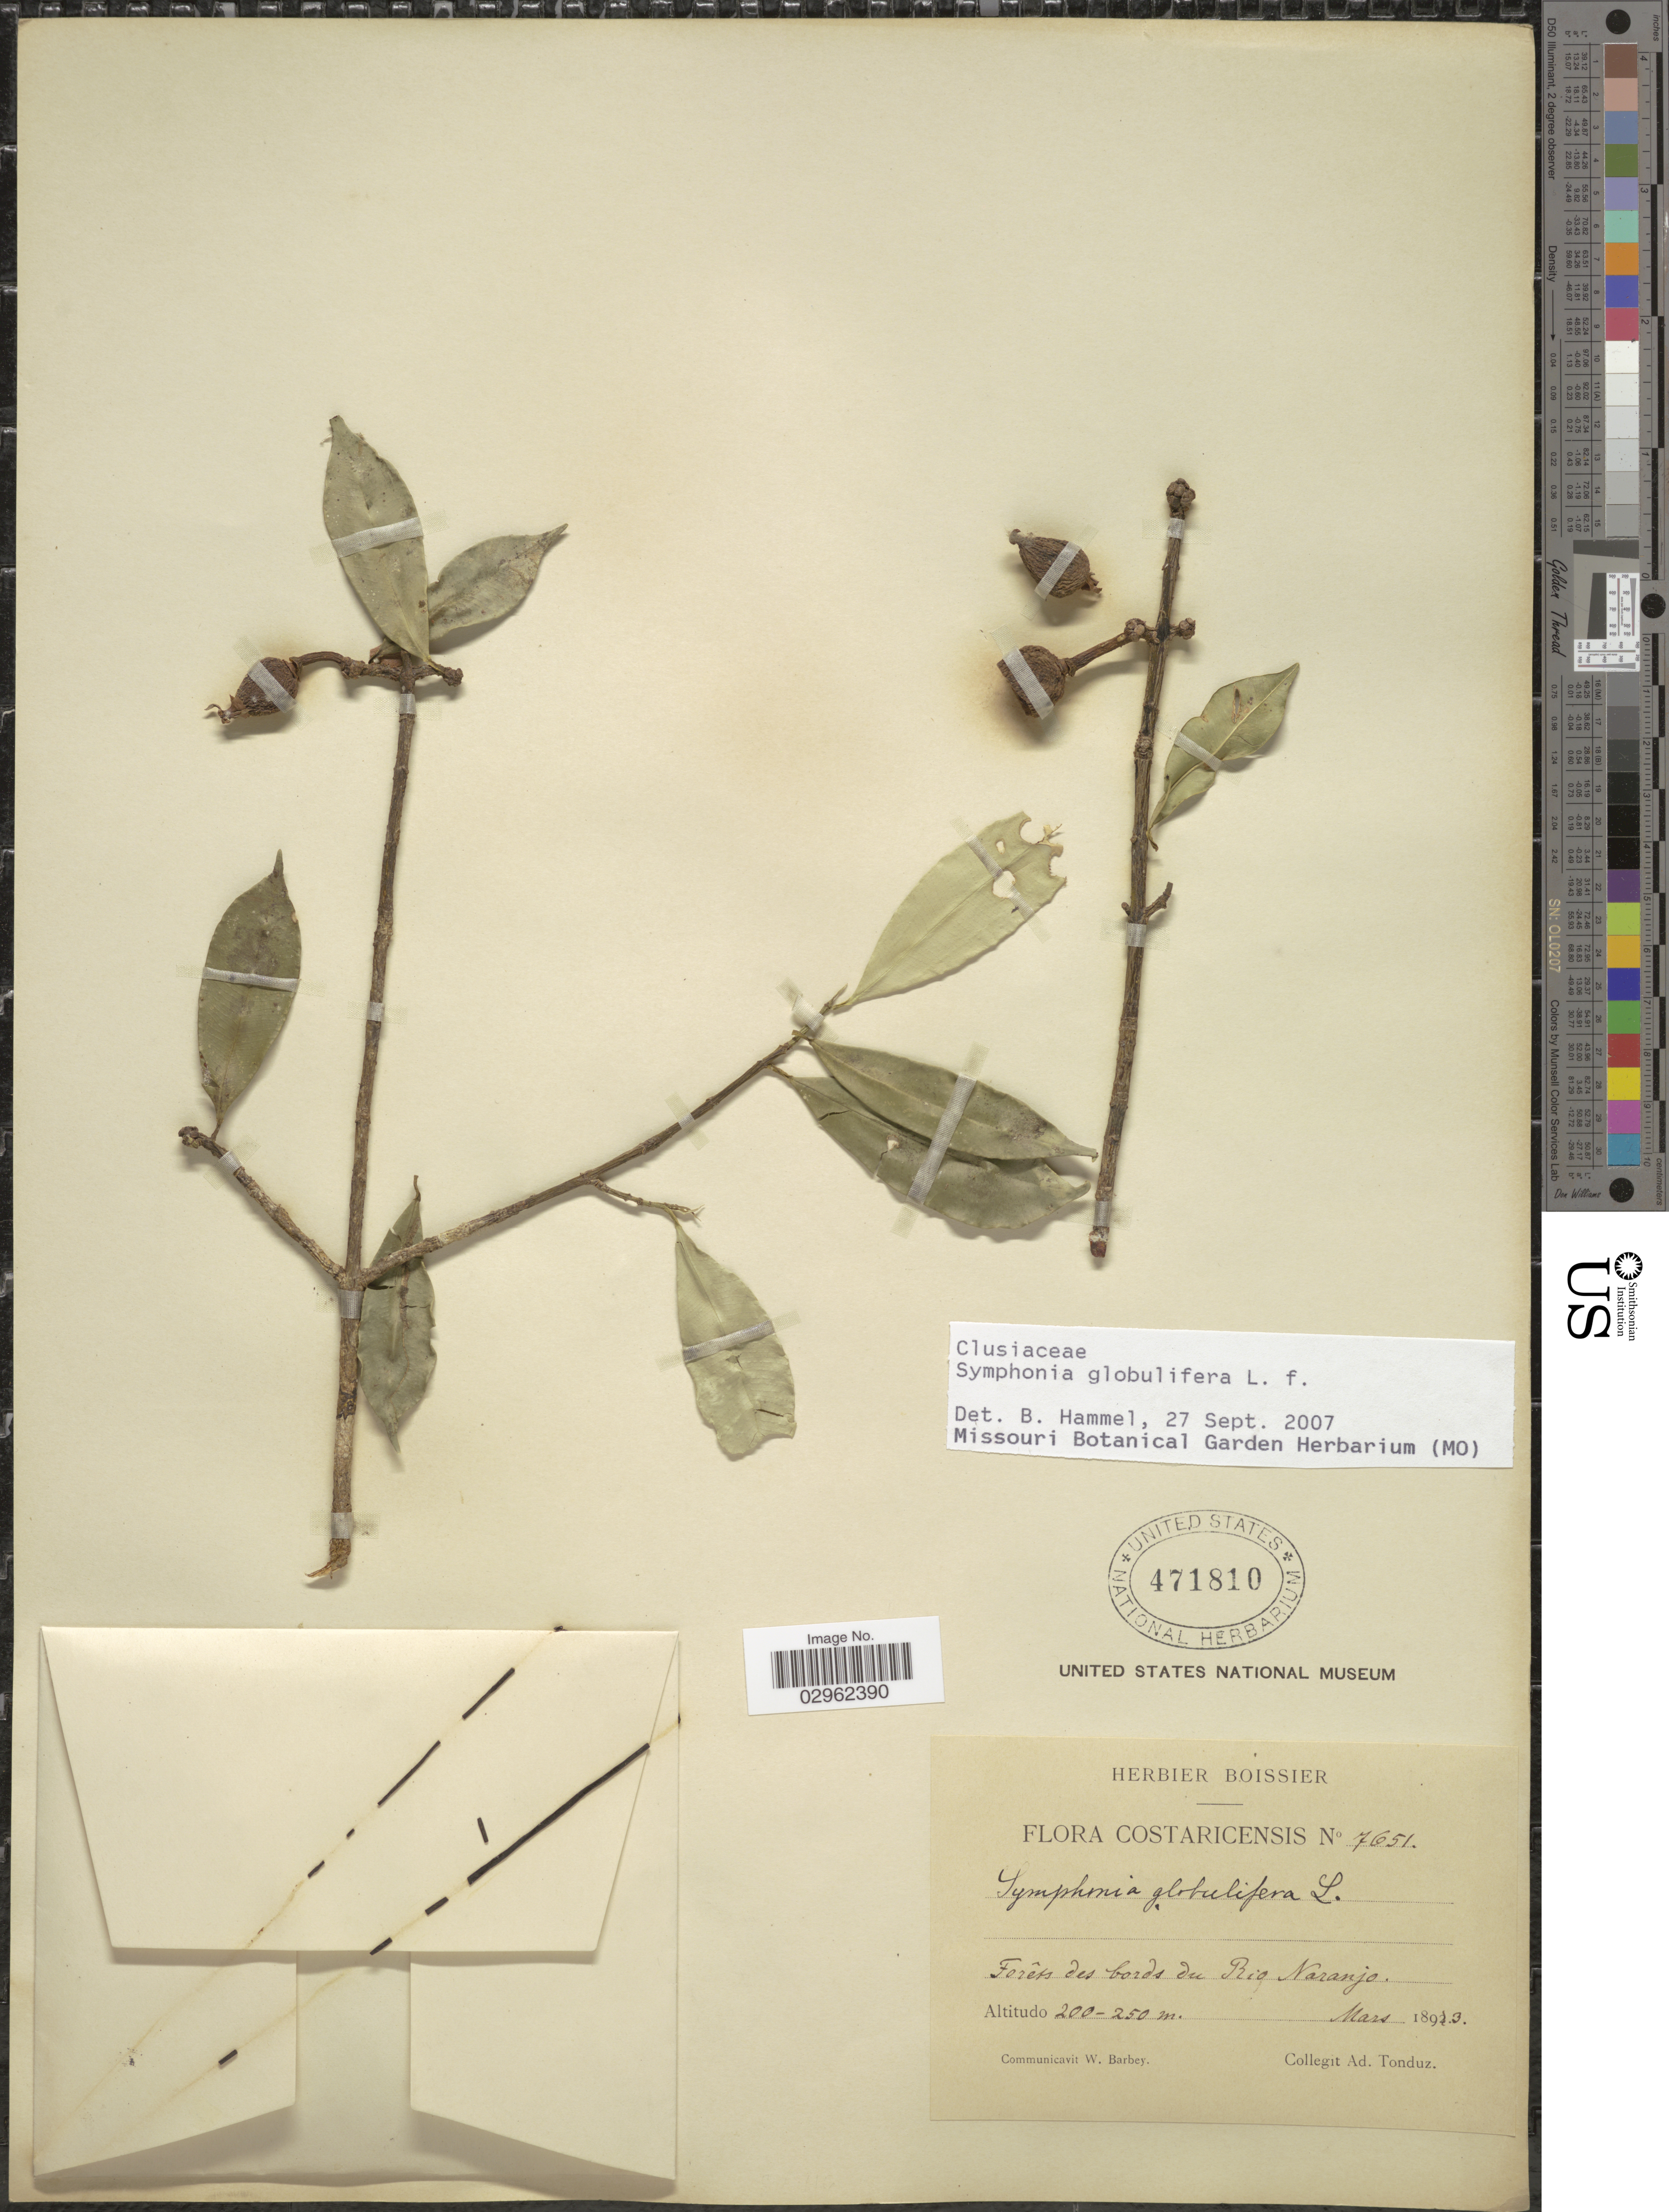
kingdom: Plantae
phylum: Tracheophyta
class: Magnoliopsida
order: Malpighiales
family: Clusiaceae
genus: Symphonia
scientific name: Symphonia globulifera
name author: L. f.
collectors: A. Tonduz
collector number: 7651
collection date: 1893-03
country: Costa Rica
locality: Forêts des bords du Rio Naranjo.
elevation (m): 200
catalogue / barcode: US 471810